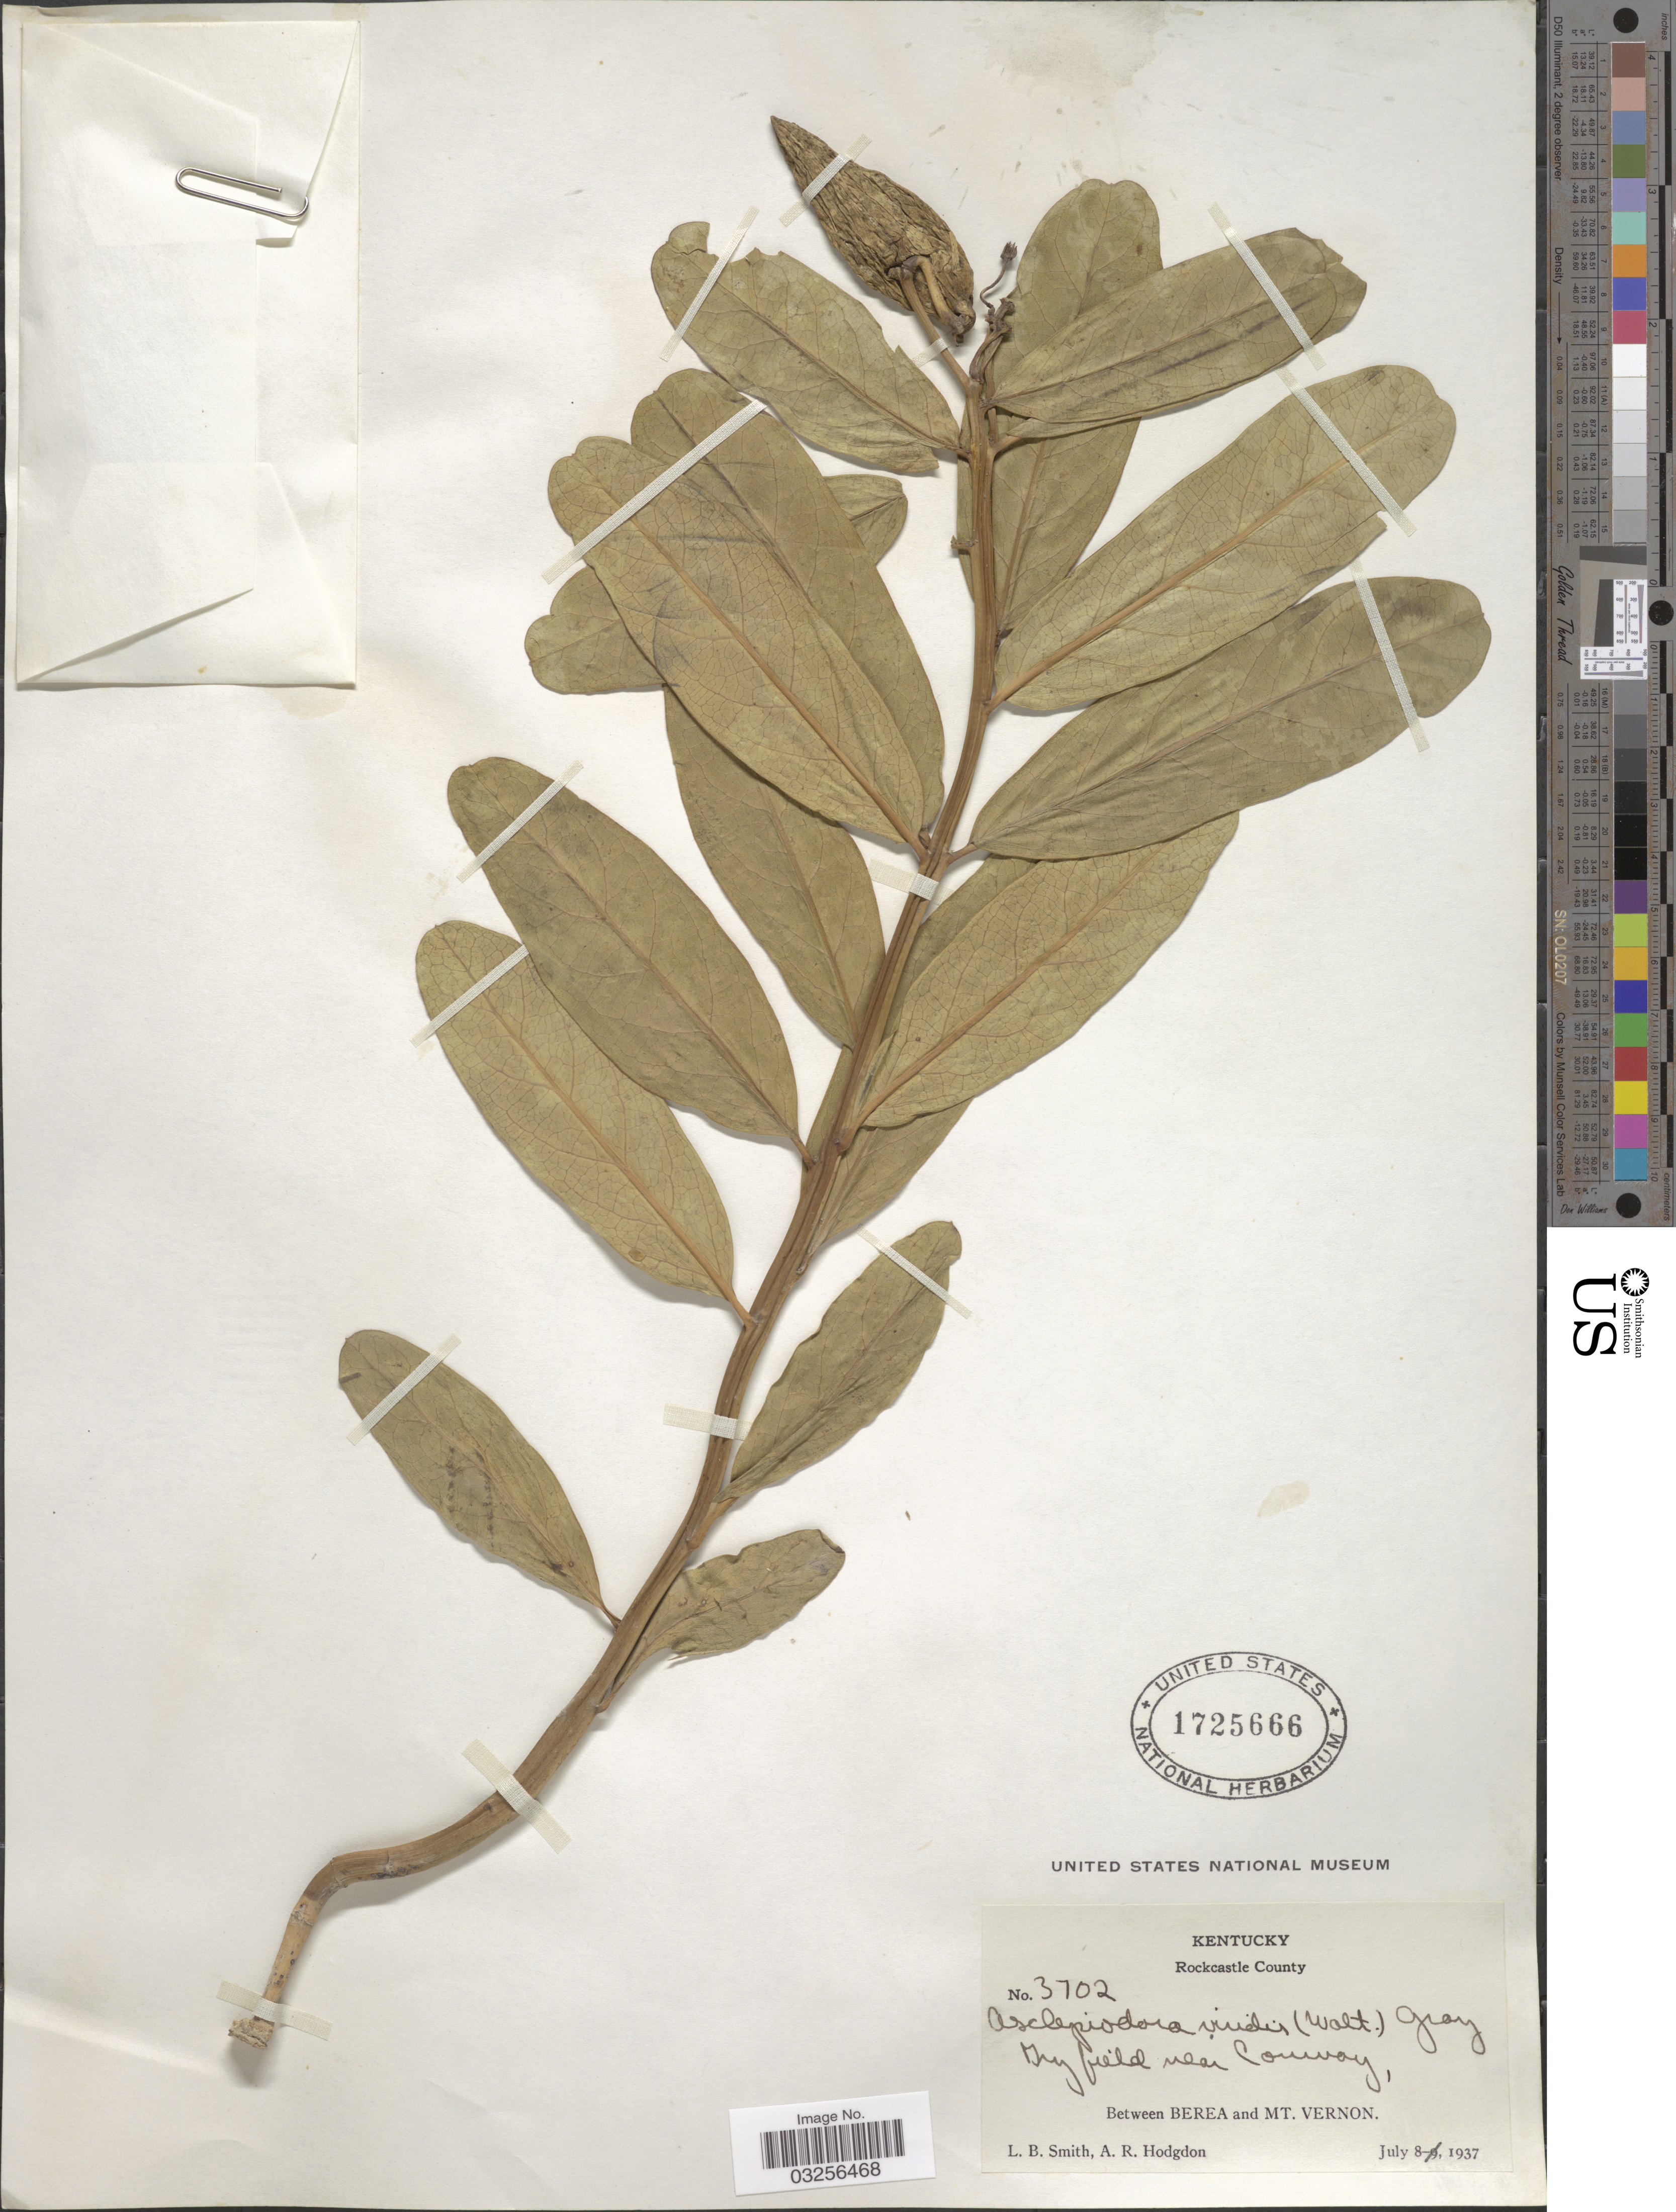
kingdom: Plantae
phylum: Tracheophyta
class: Magnoliopsida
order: Gentianales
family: Apocynaceae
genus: Asclepias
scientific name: Asclepias viridis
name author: Walter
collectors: L. Smith & A. R. Hodgdon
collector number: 3702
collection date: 1937-07-08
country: United States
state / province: Kentucky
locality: Rockcastle County. Near Conway, between Berea and Mt. Vernon.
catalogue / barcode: US 1725666